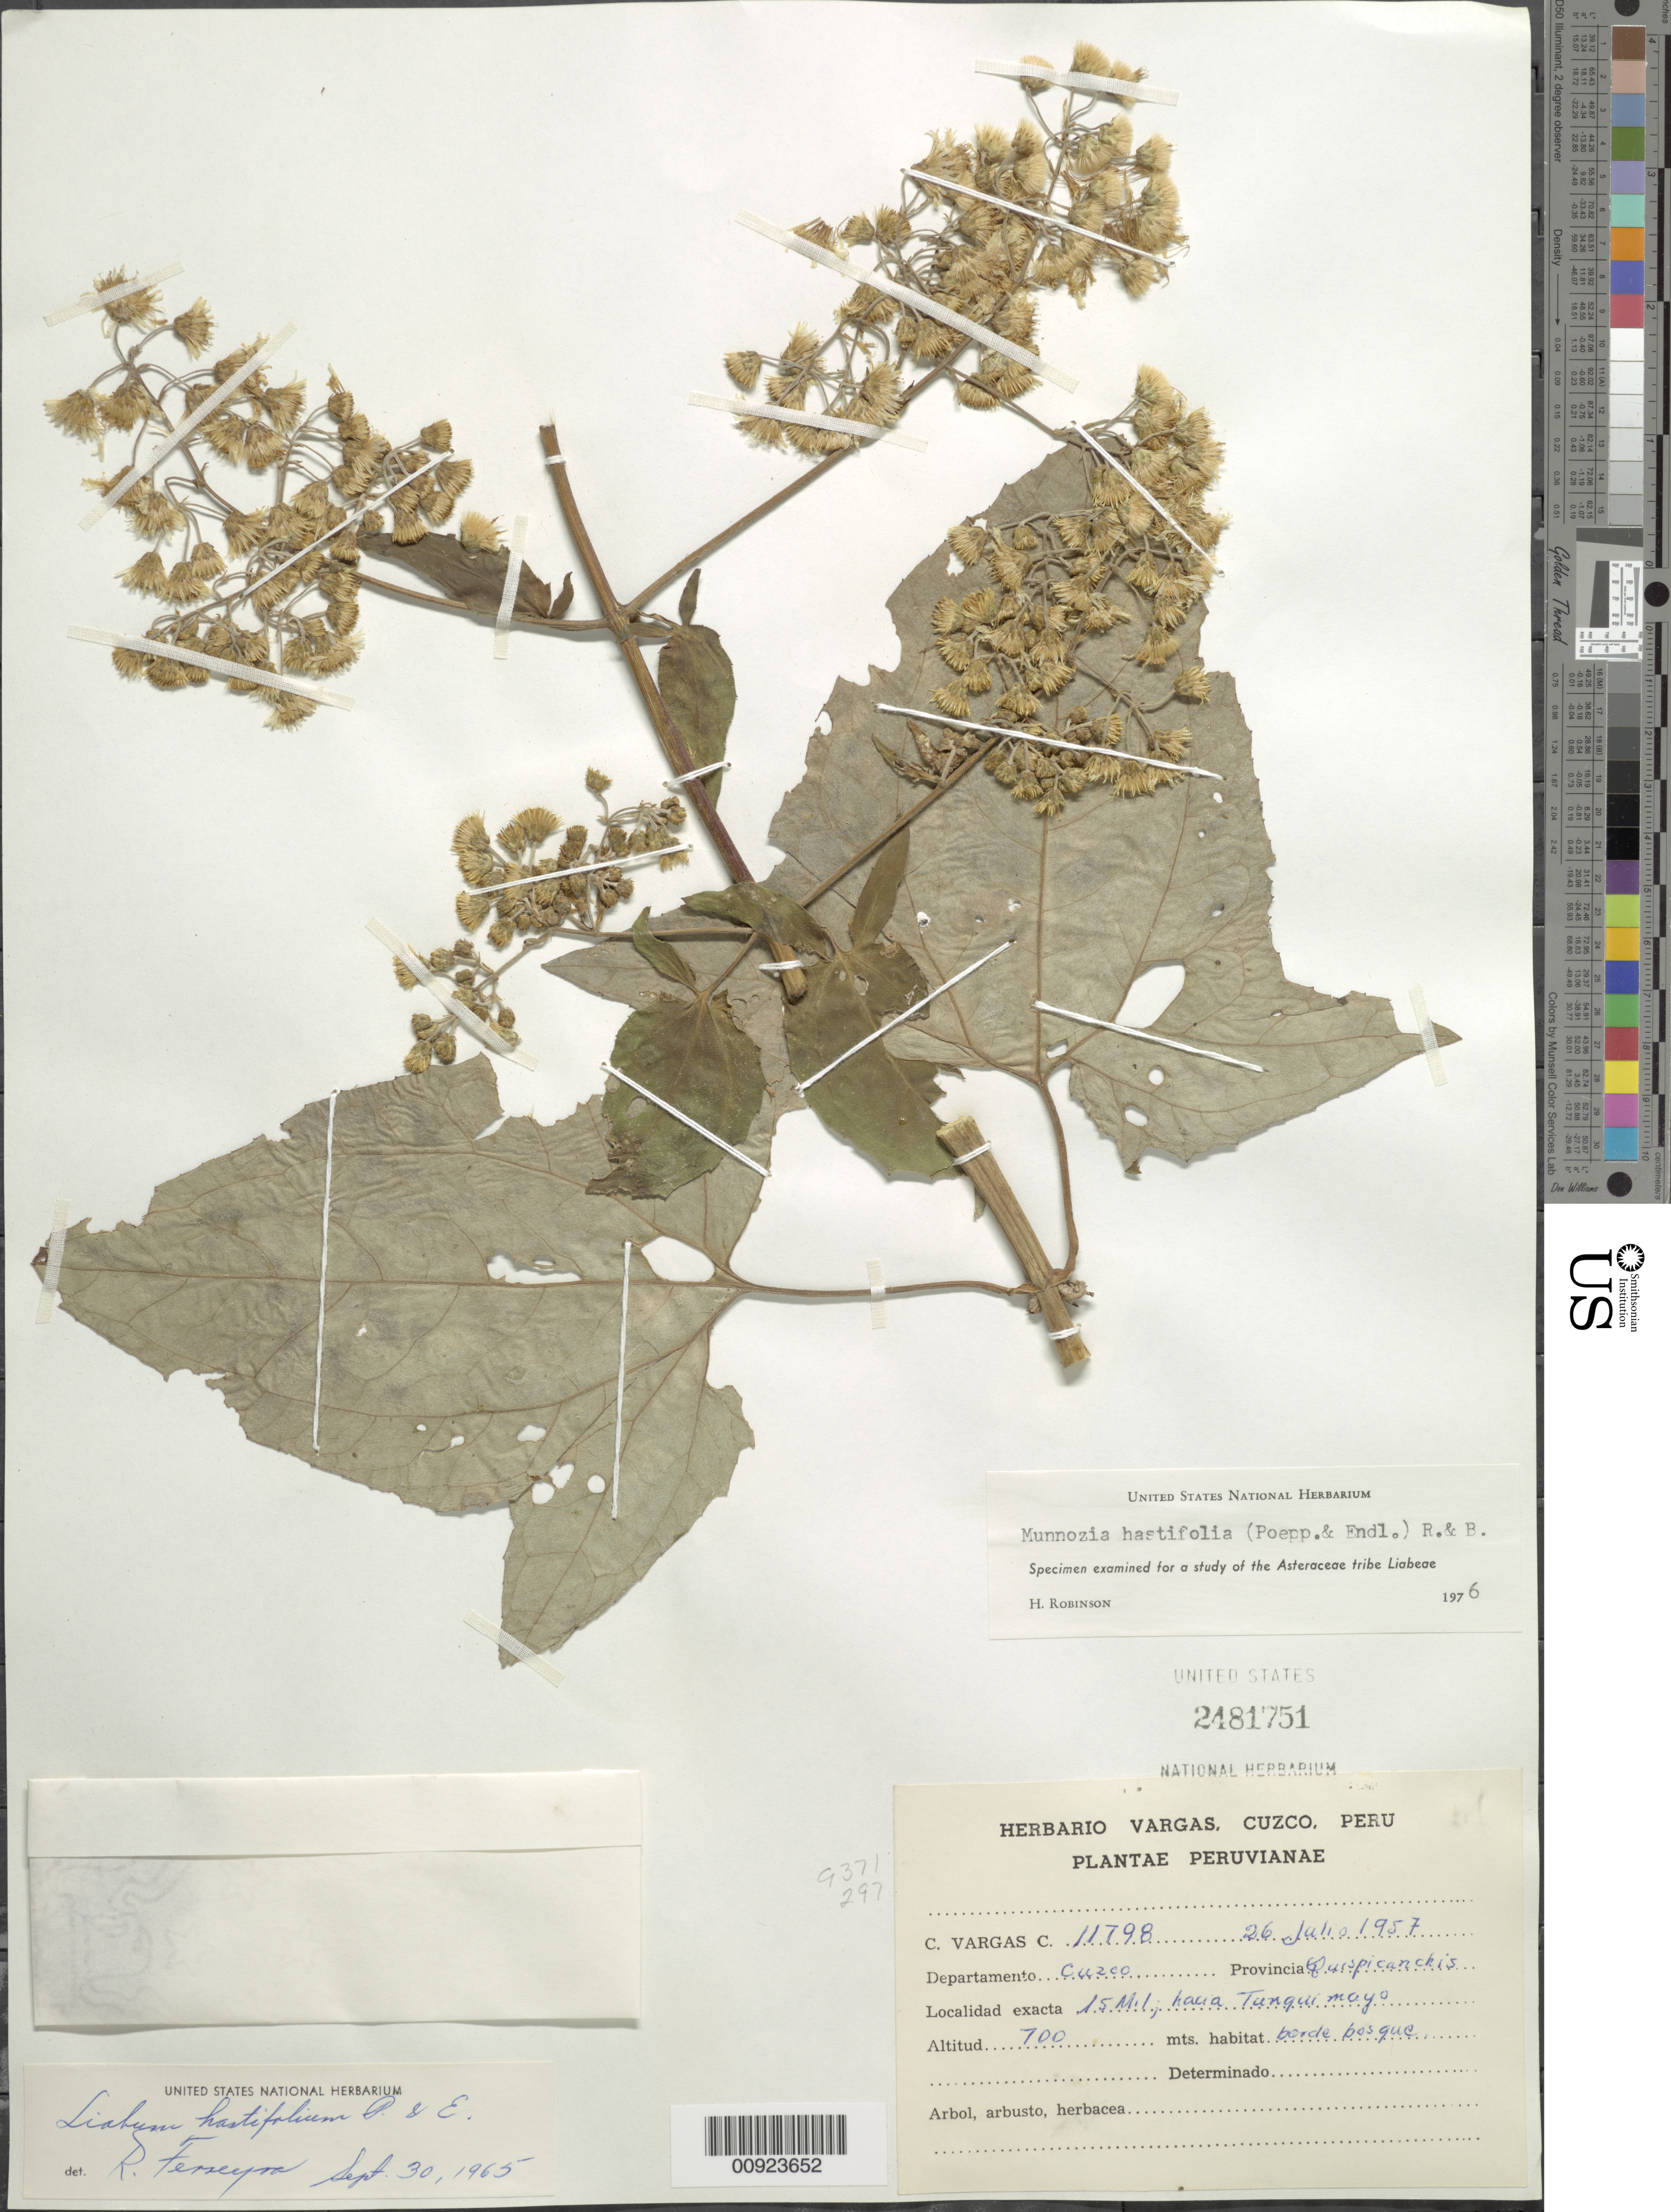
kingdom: Plantae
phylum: Tracheophyta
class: Magnoliopsida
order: Asterales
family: Asteraceae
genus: Munnozia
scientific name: Munnozia hastifolia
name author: (Poepp.) H. Rob. & Brettell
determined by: Robinson, Harold E., (US)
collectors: C. Vargas C.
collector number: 11798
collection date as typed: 26 July 1957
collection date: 1957-07-26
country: Peru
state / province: Cusco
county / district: Quispicanchis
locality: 15 Mil; hacia Tunquimayo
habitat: Borde bosque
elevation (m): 700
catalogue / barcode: US 2481751